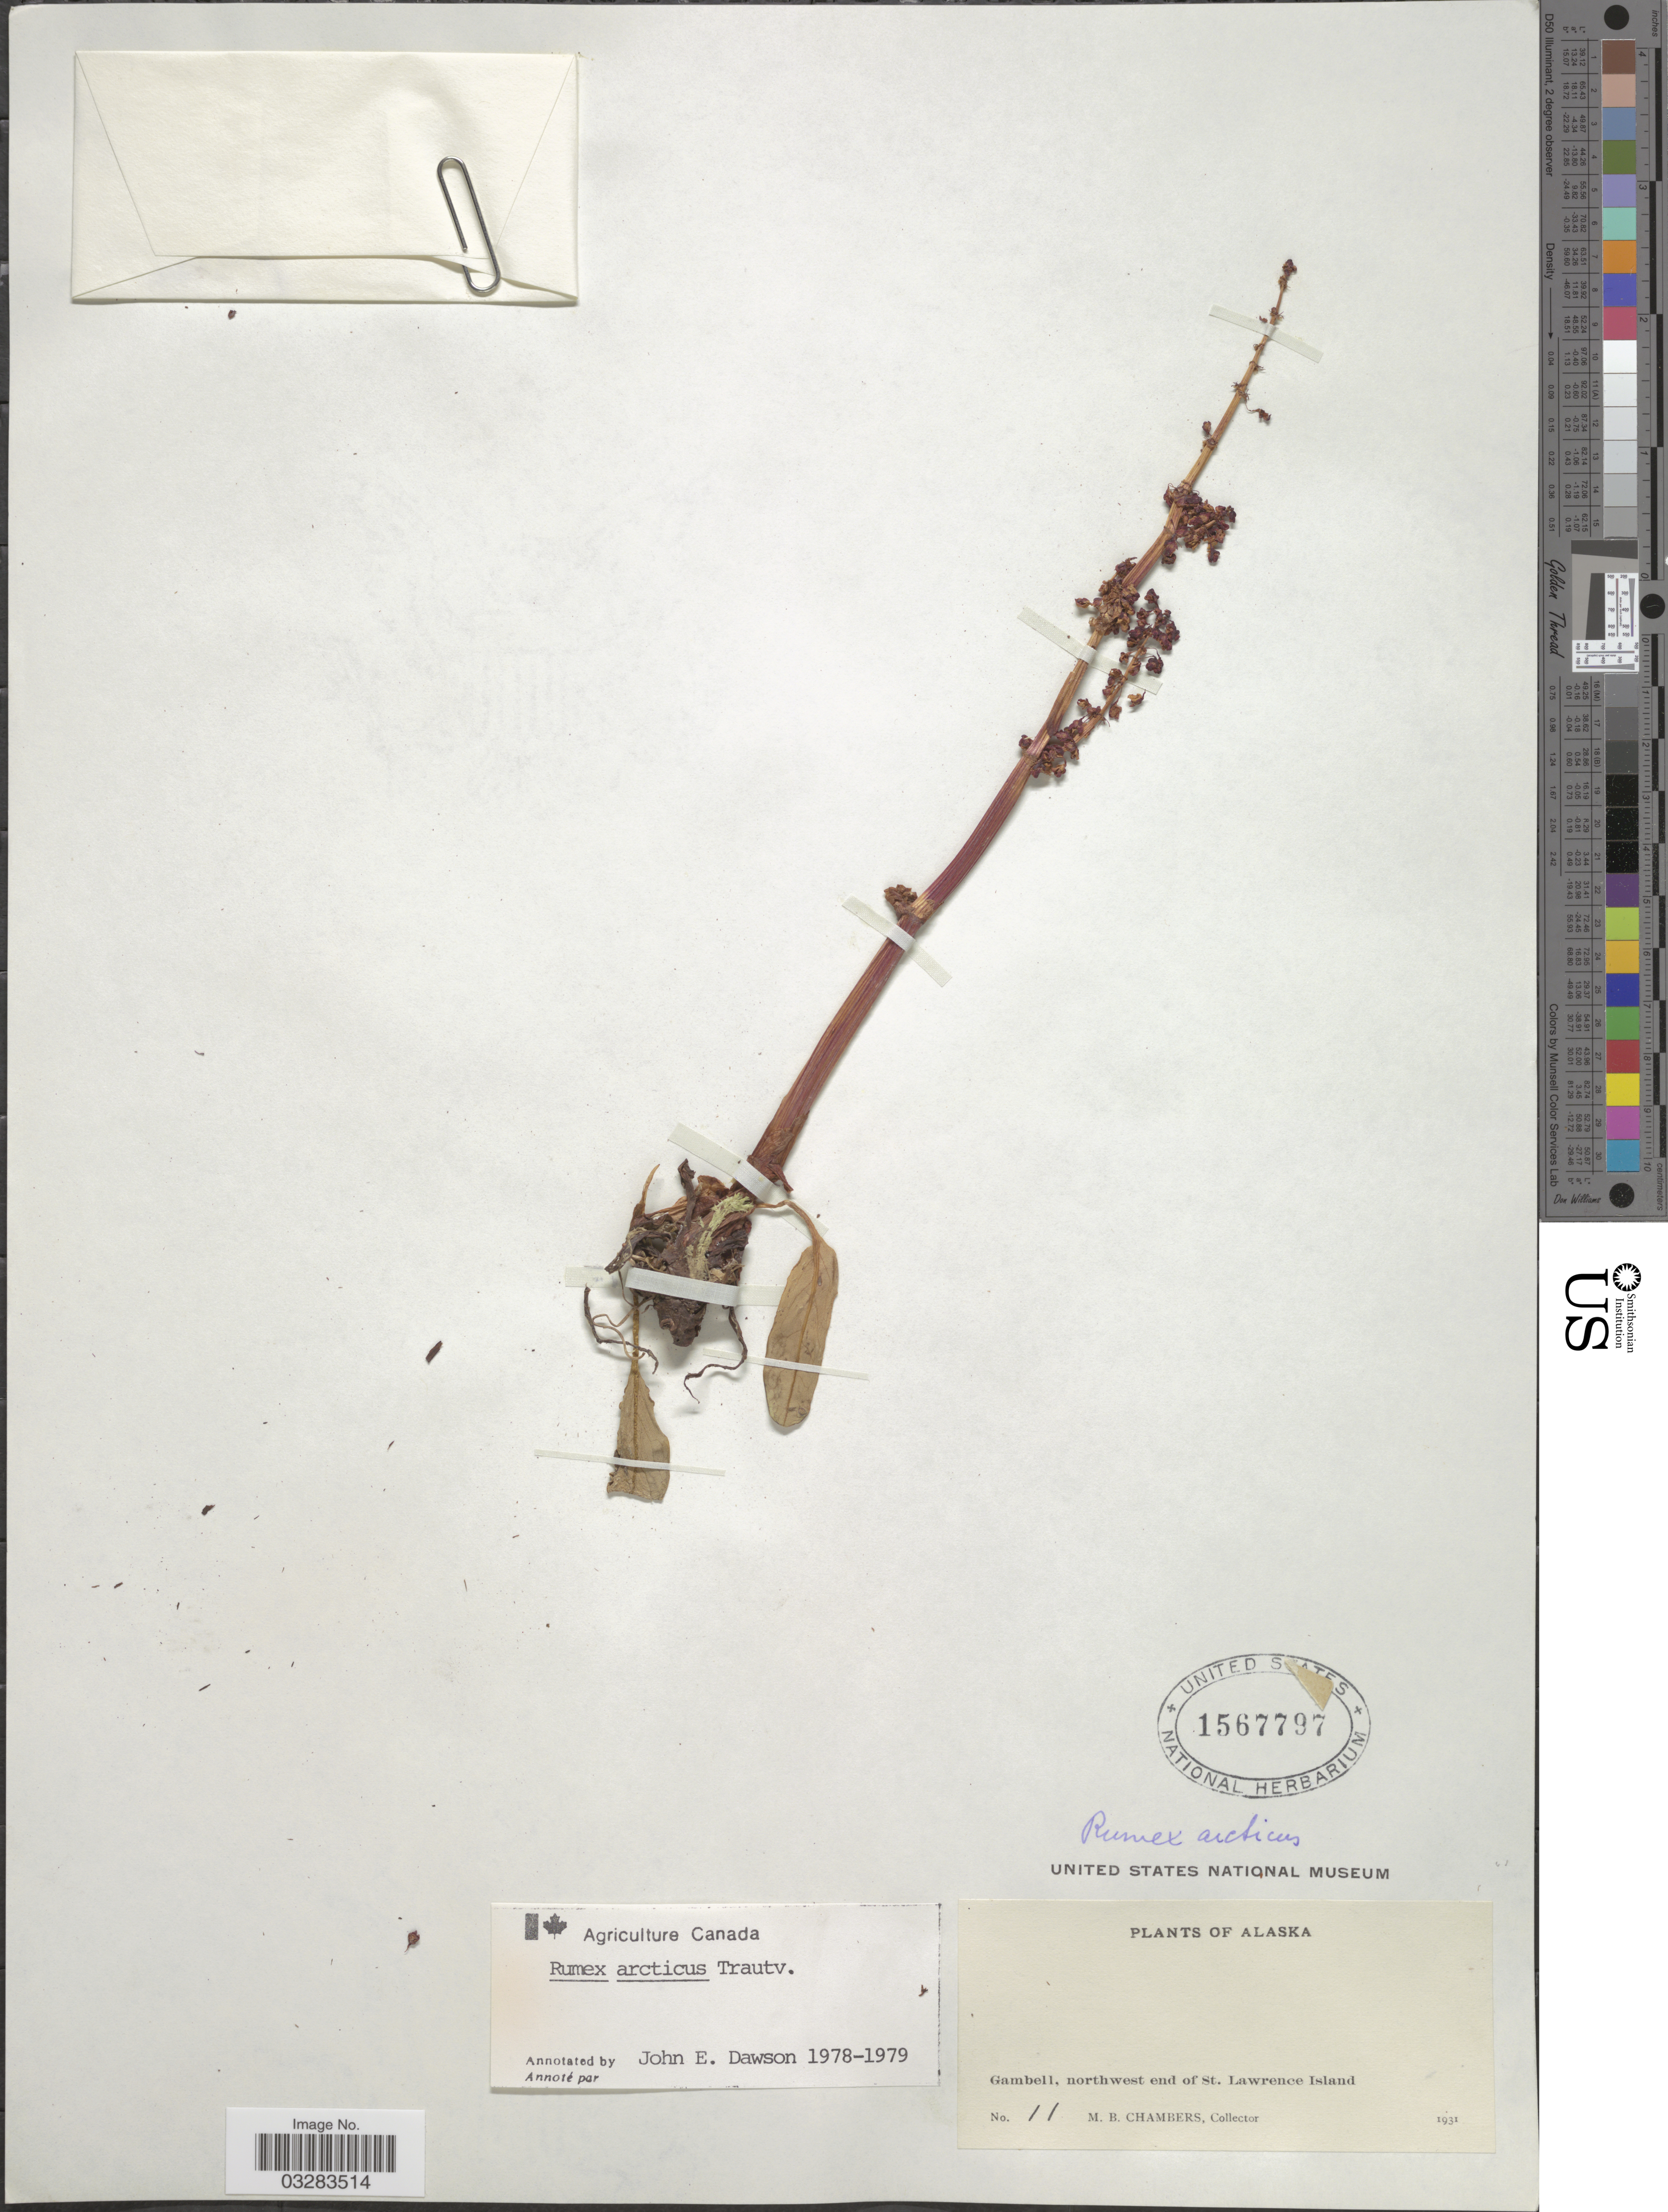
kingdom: Plantae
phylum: Tracheophyta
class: Magnoliopsida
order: Caryophyllales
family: Polygonaceae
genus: Rumex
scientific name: Rumex arcticus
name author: Trautv.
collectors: M. Chambers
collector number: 11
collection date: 1931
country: United States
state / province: Alaska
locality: Gambell, northwest end of St. Lawrence Island.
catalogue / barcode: US 1567797